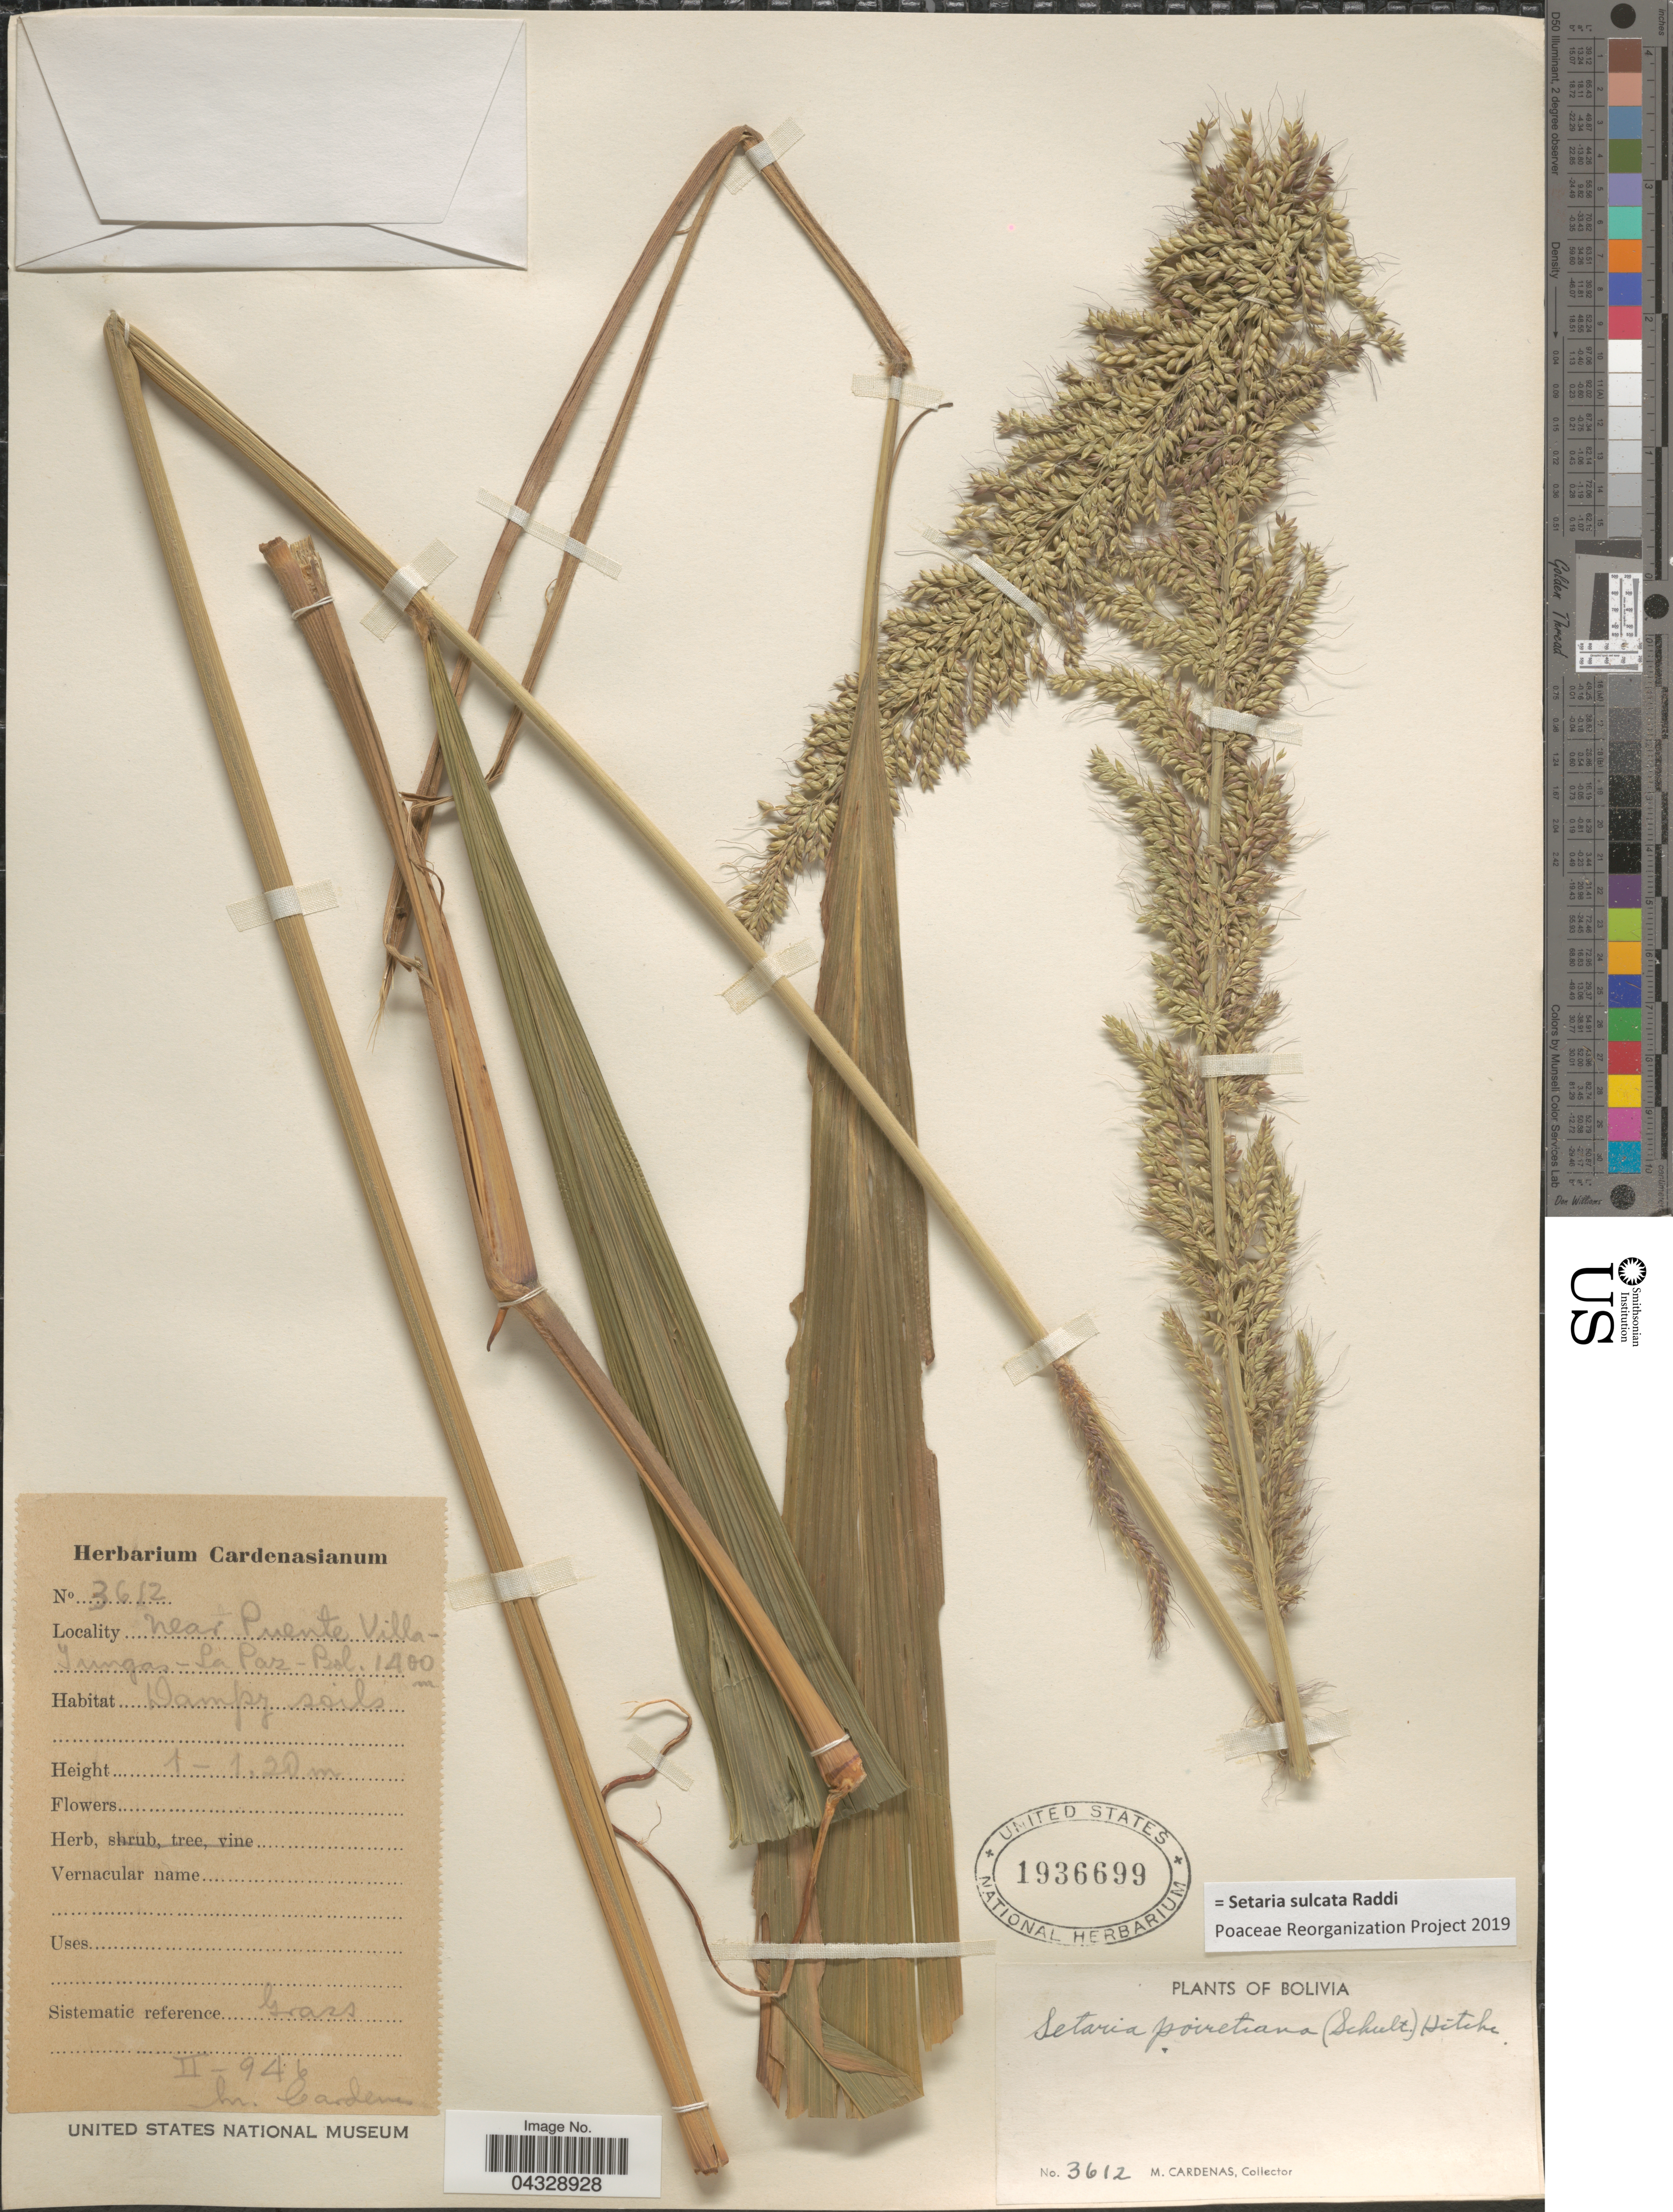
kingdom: Plantae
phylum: Tracheophyta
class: Liliopsida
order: Poales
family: Poaceae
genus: Setaria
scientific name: Setaria sulcata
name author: Raddi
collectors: M. Cárdenas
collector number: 3612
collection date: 1946-02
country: Bolivia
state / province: La Paz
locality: Near Puente Villa- Yungas.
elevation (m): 1400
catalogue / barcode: US 1936699